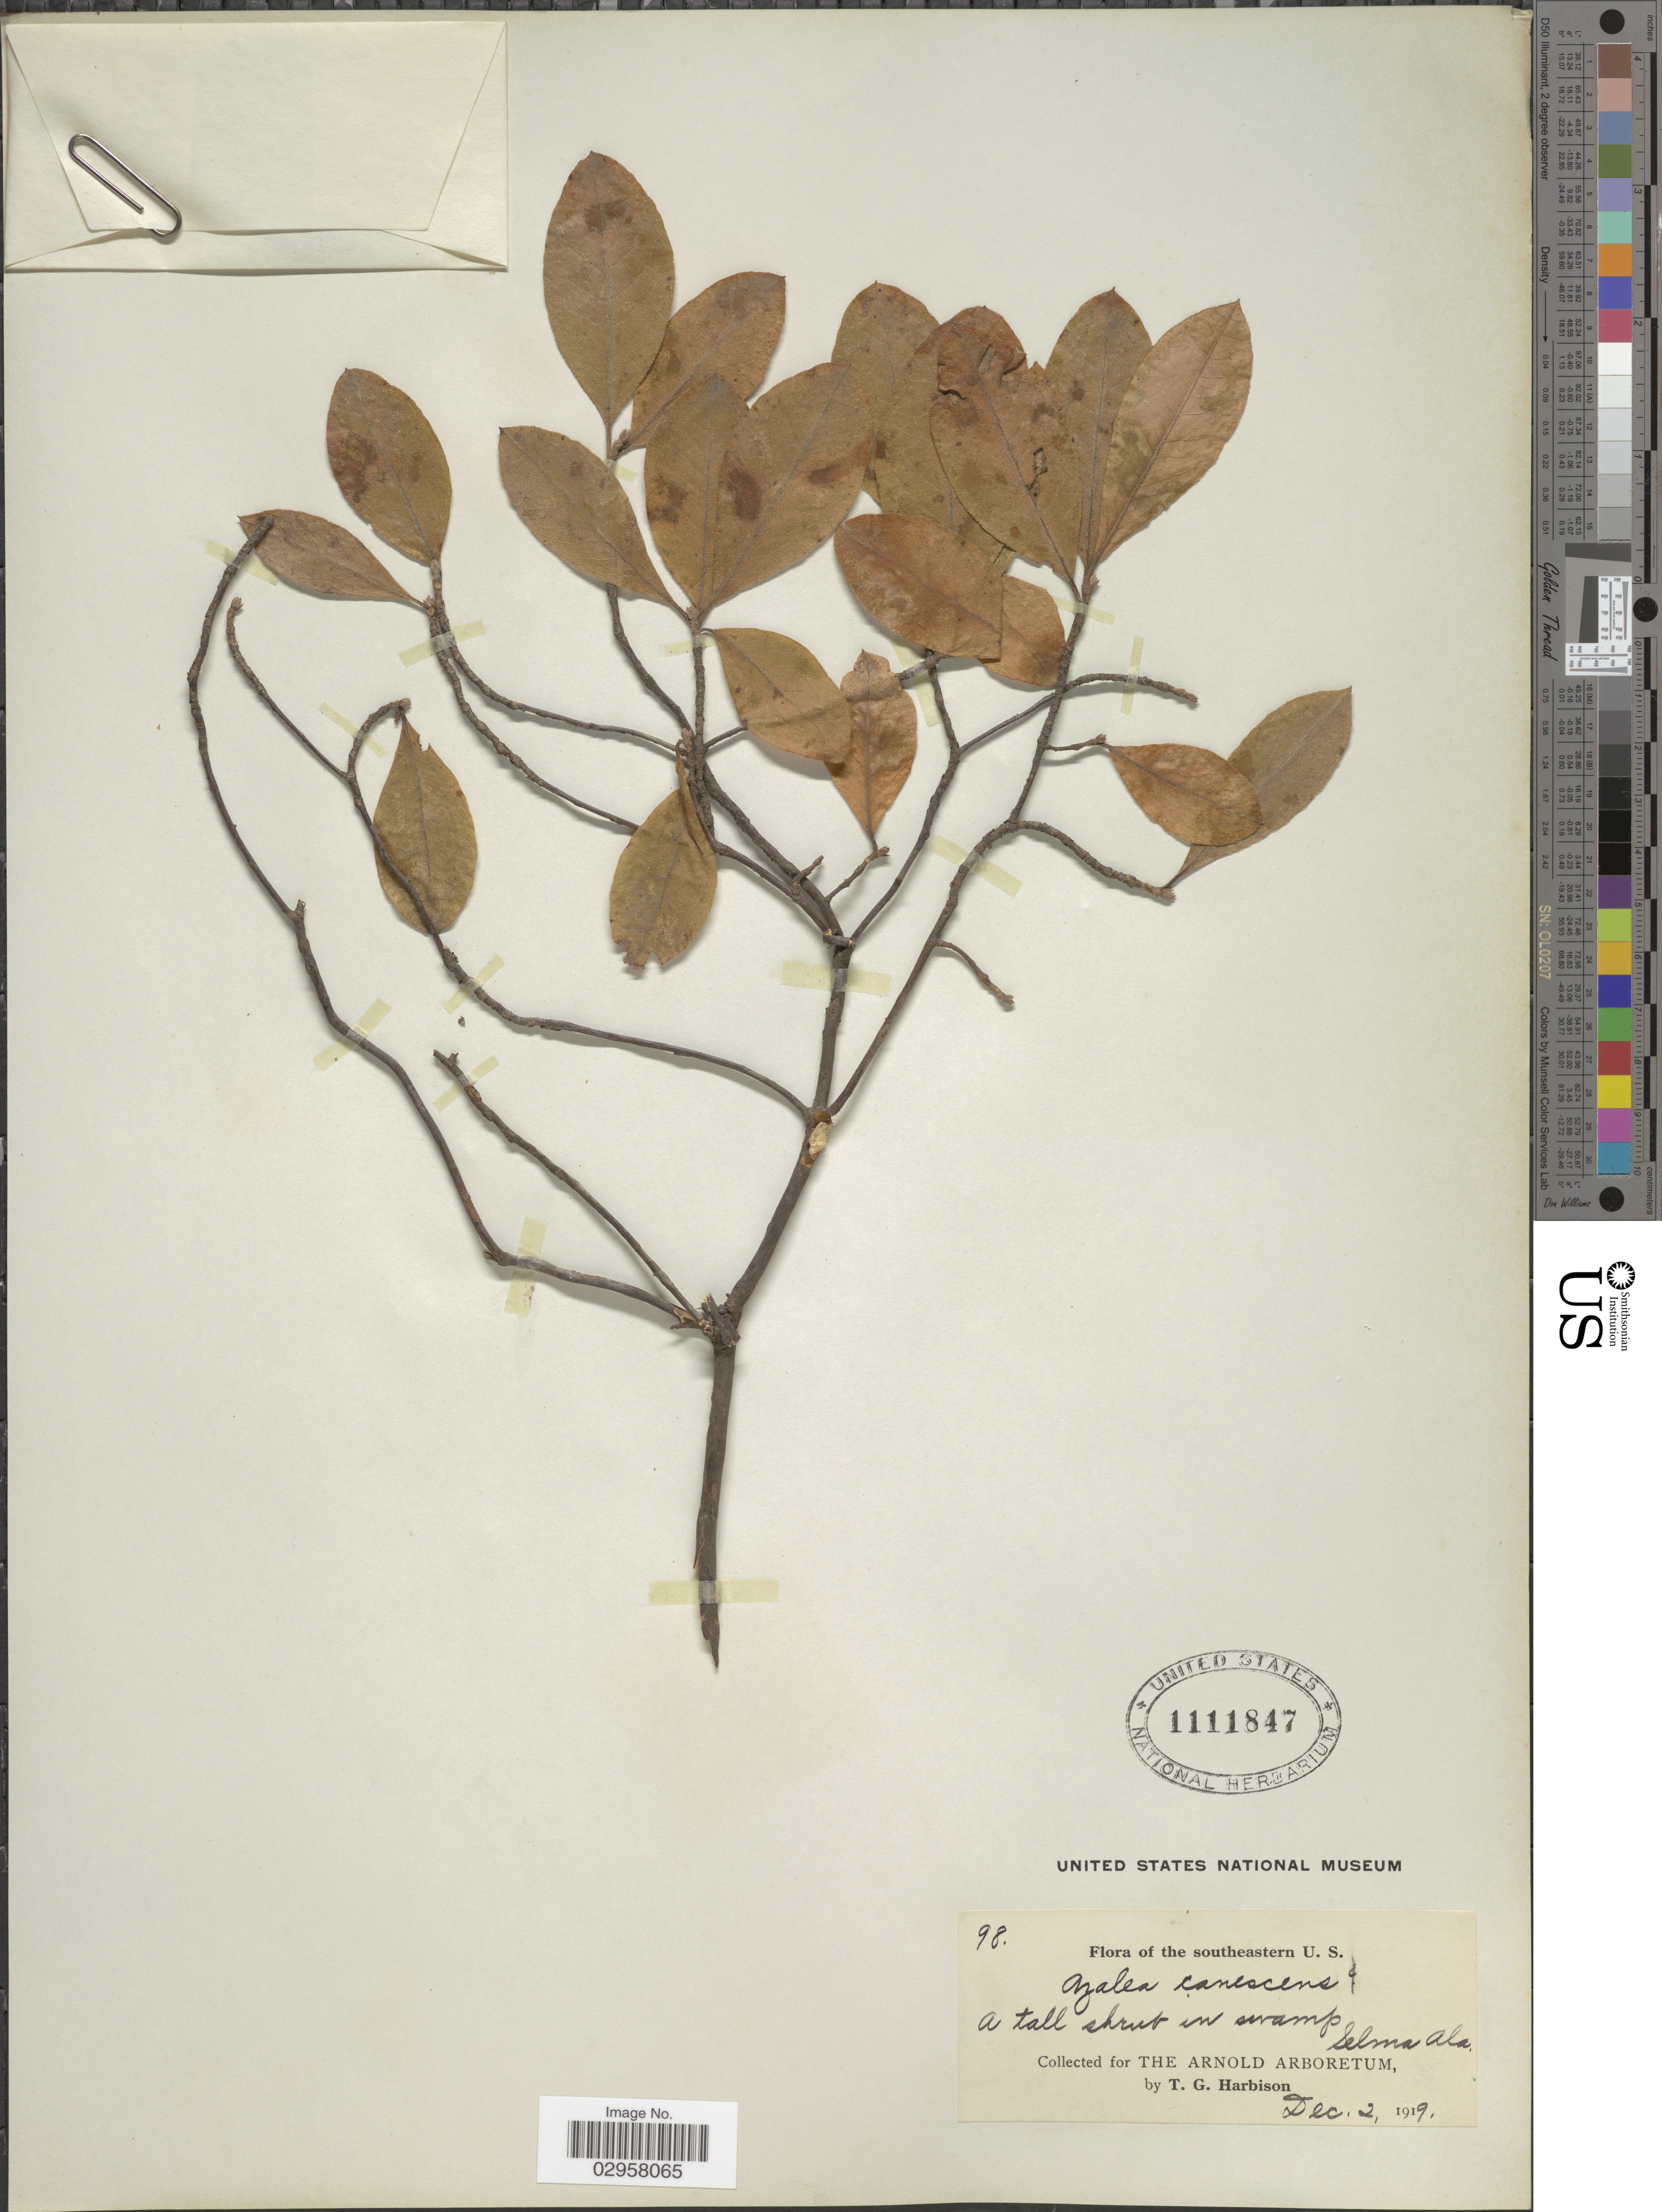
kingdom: Plantae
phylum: Tracheophyta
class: Magnoliopsida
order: Ericales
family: Ericaceae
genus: Rhododendron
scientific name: Rhododendron canescens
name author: (Michx.) Sweet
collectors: T. Harbison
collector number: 98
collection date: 1919-12-02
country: United States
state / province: Alabama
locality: A tall scrub in swamp Selma.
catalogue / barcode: US 1111847